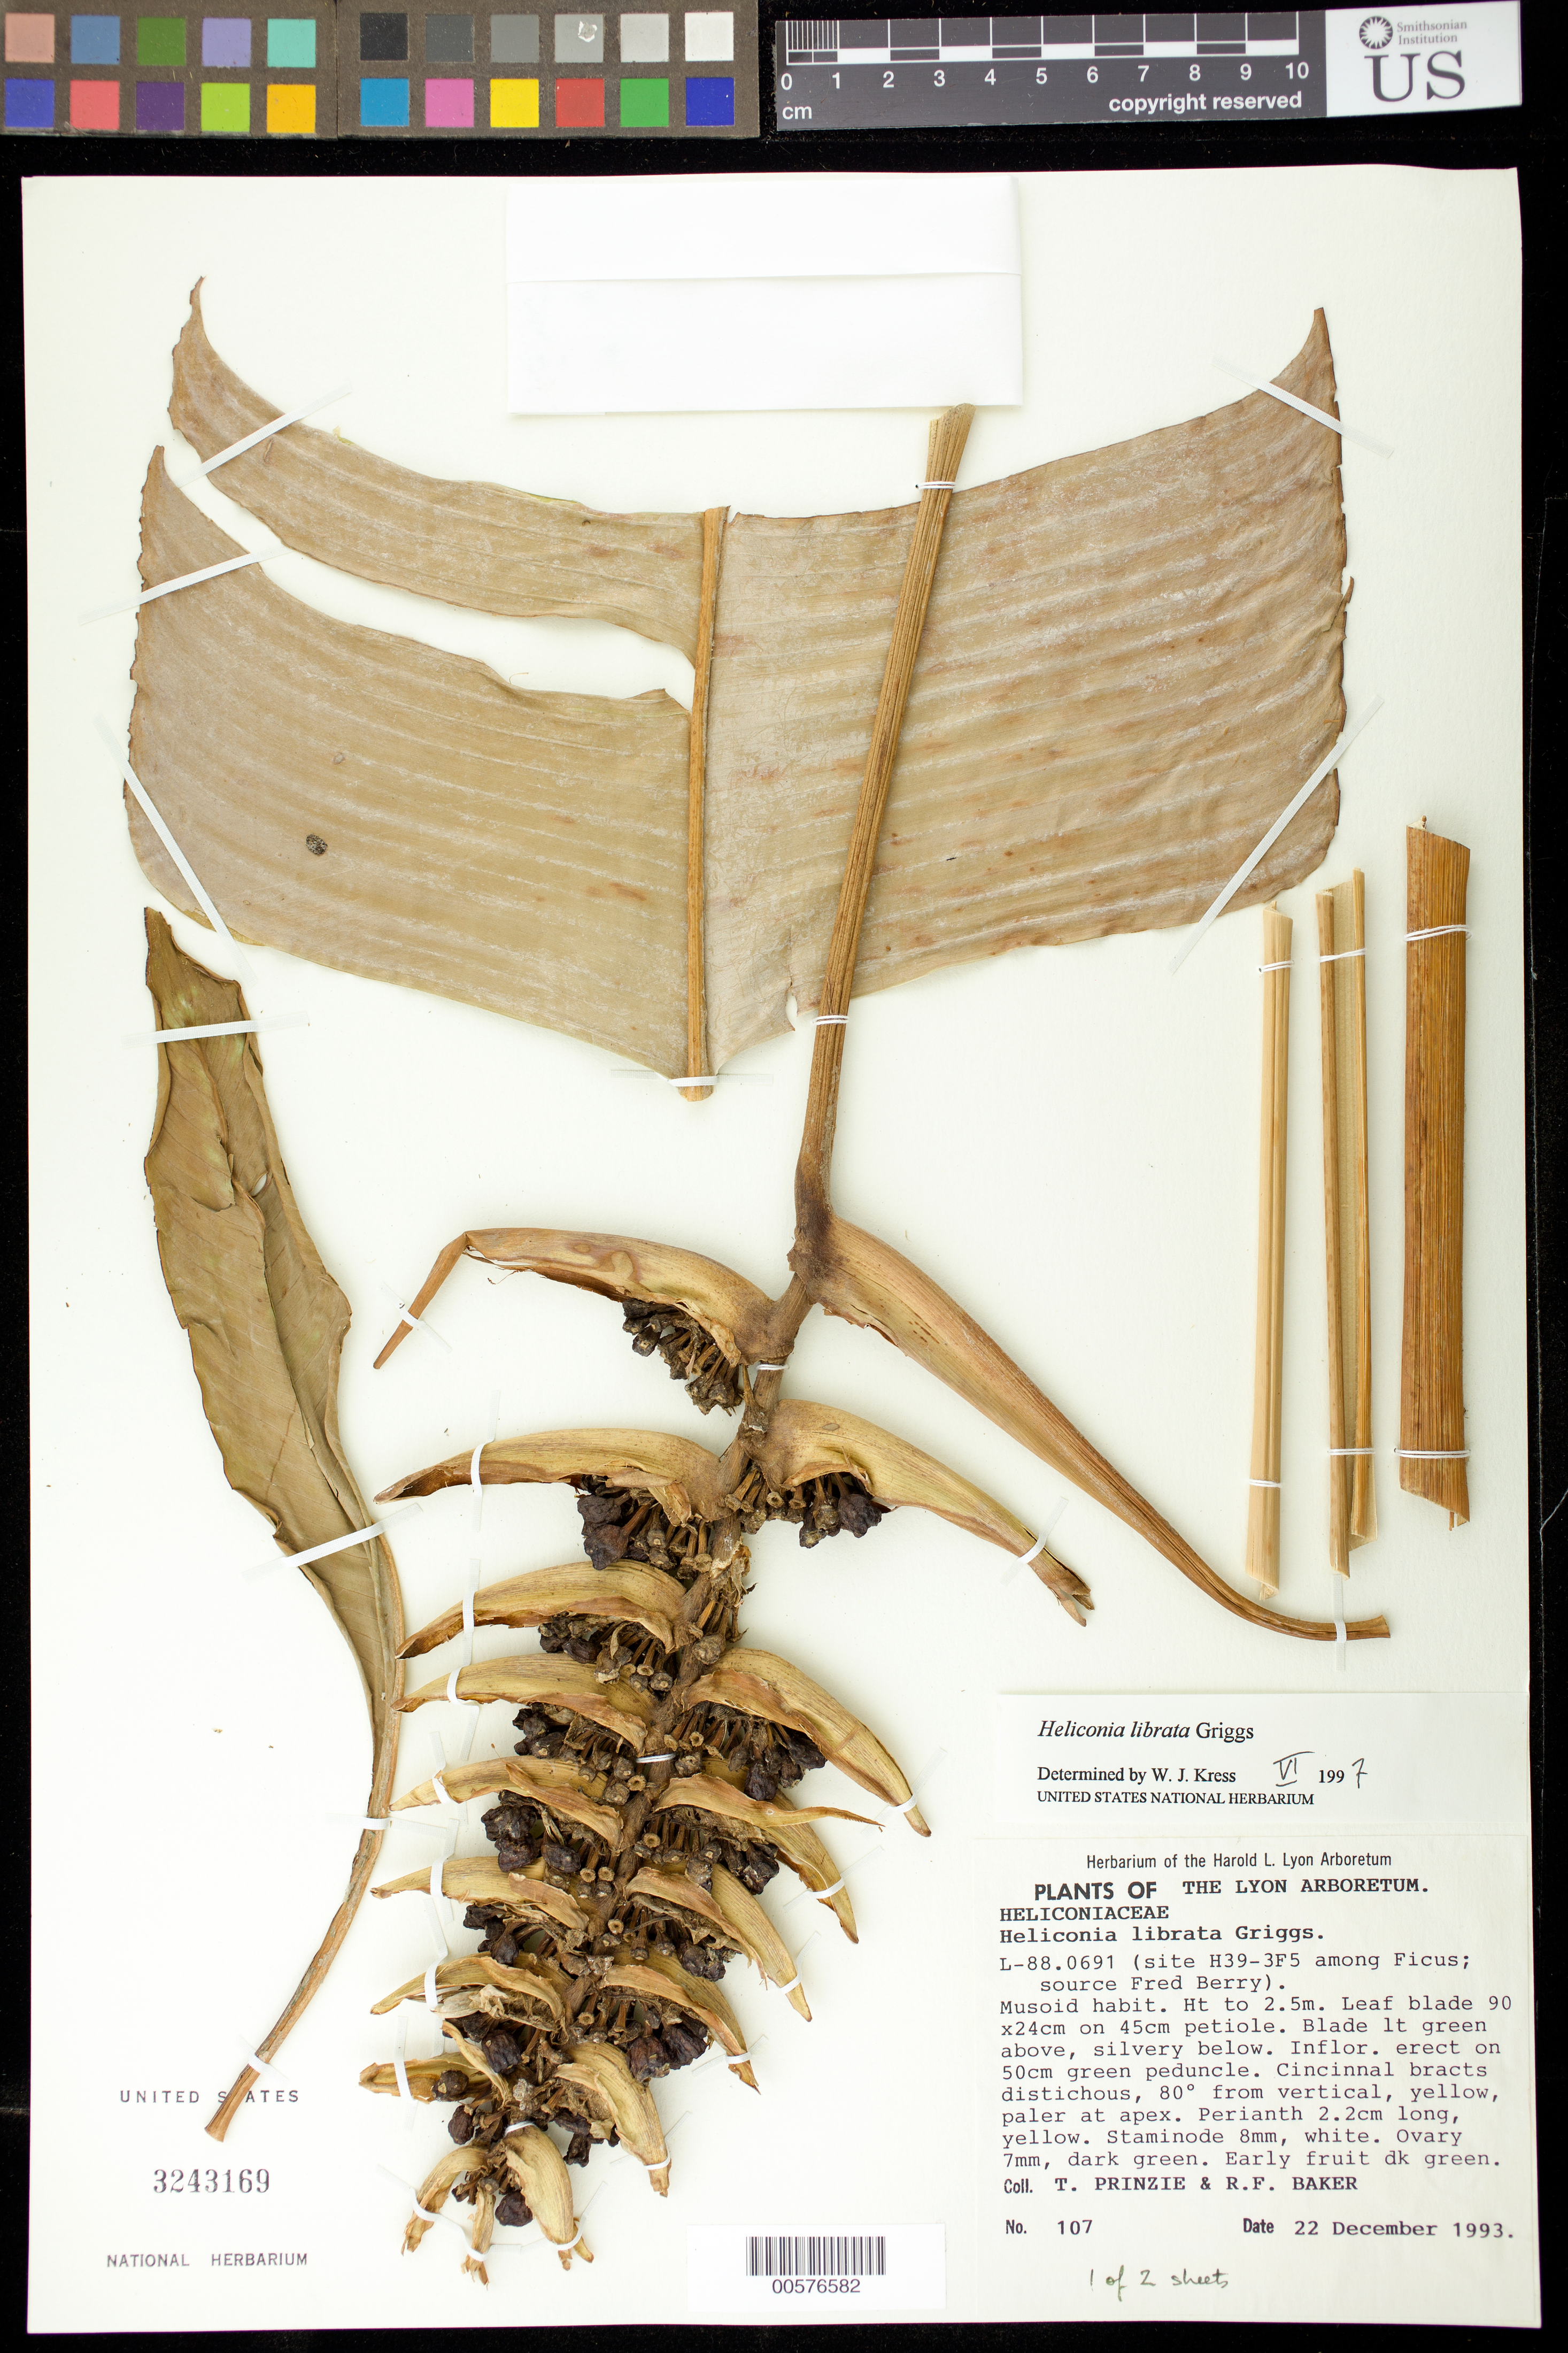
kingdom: Plantae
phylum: Tracheophyta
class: Liliopsida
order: Zingiberales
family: Heliconiaceae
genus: Heliconia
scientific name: Heliconia librata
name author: R.F. Griggs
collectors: T. Prinzie & R. F. Baker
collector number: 107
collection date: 1993-12-22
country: United States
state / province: Hawaii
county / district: Honolulu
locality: Lyon Arboretum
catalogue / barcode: US 3243169